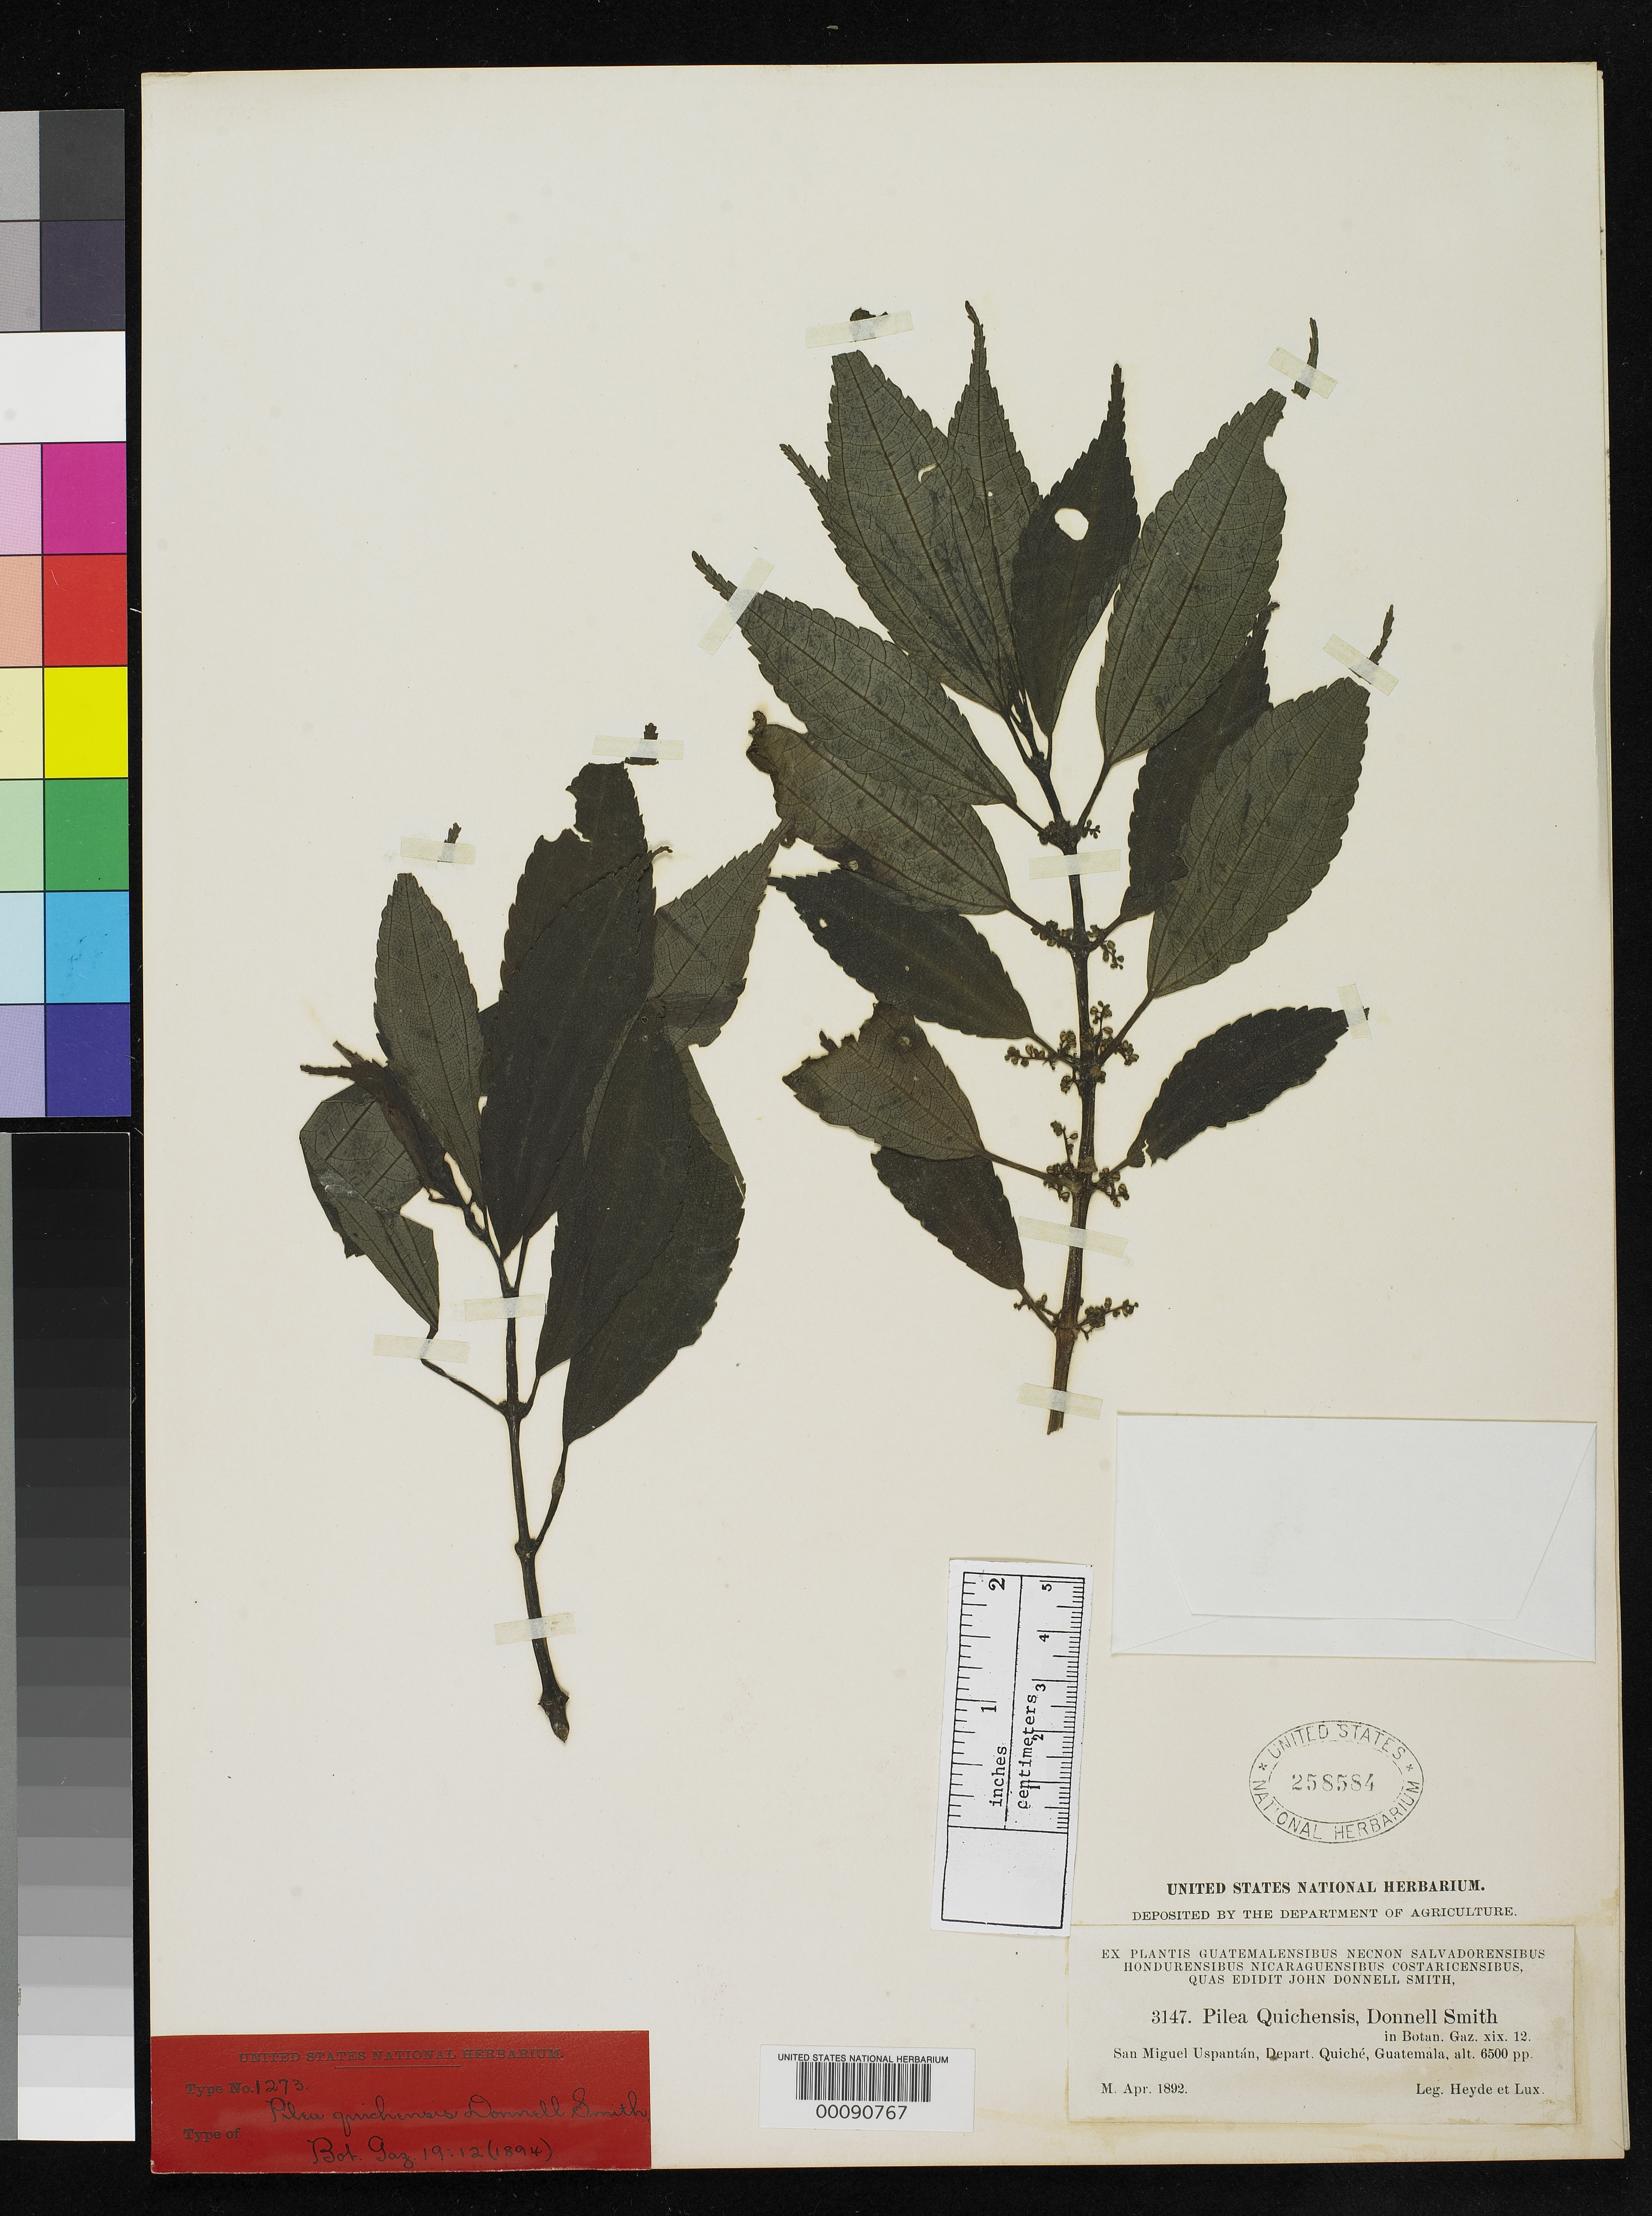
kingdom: Plantae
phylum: Tracheophyta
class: Magnoliopsida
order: Rosales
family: Urticaceae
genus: Pilea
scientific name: Pilea quichensis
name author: Donn. Sm.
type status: Type Collection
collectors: E. T. Heyde & E. Lux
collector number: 3147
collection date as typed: Apr 1892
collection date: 1892-04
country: Guatemala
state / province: El Quiché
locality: San Miguel Uspantán.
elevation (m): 1981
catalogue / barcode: US 258584